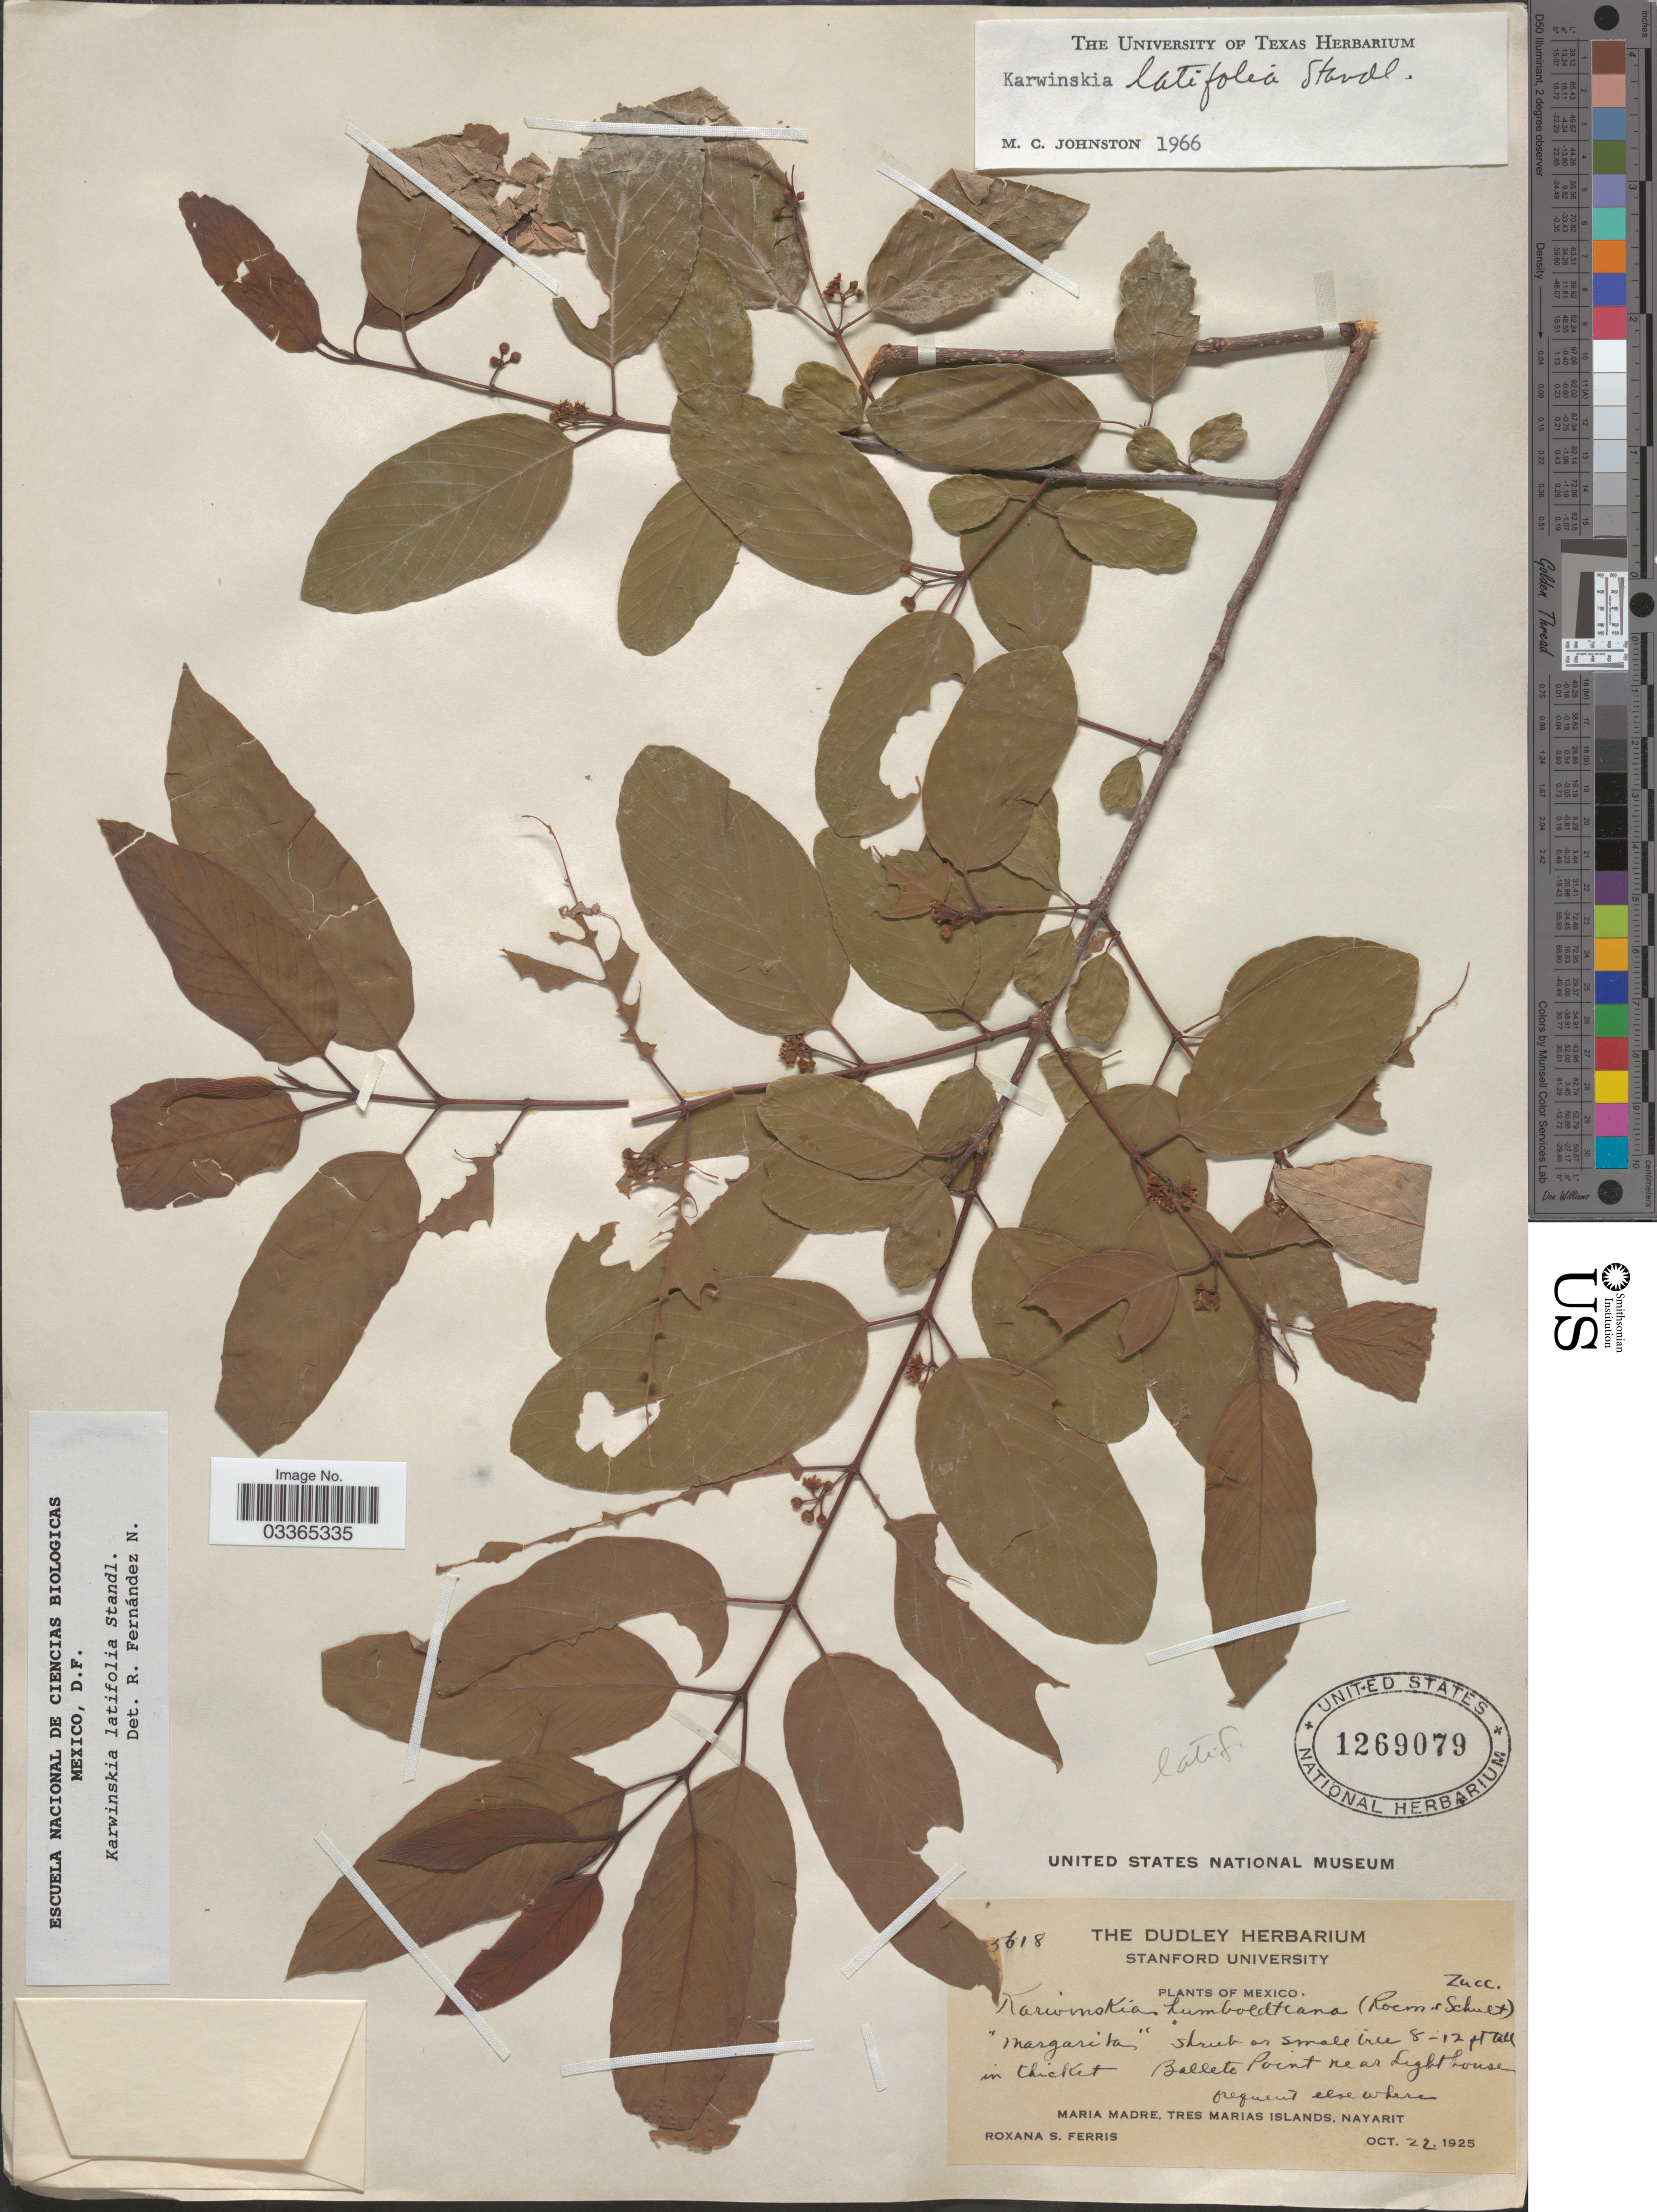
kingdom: Plantae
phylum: Tracheophyta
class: Magnoliopsida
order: Rosales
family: Rhamnaceae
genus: Karwinskia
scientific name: Karwinskia latifolia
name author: Standl.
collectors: R. S. Ferris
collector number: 5618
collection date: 1925-10-22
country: Mexico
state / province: Nayarit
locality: Ballete Point near Lighthouse. Maria Madre, Tres Marias Islands.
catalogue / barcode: US 1269079